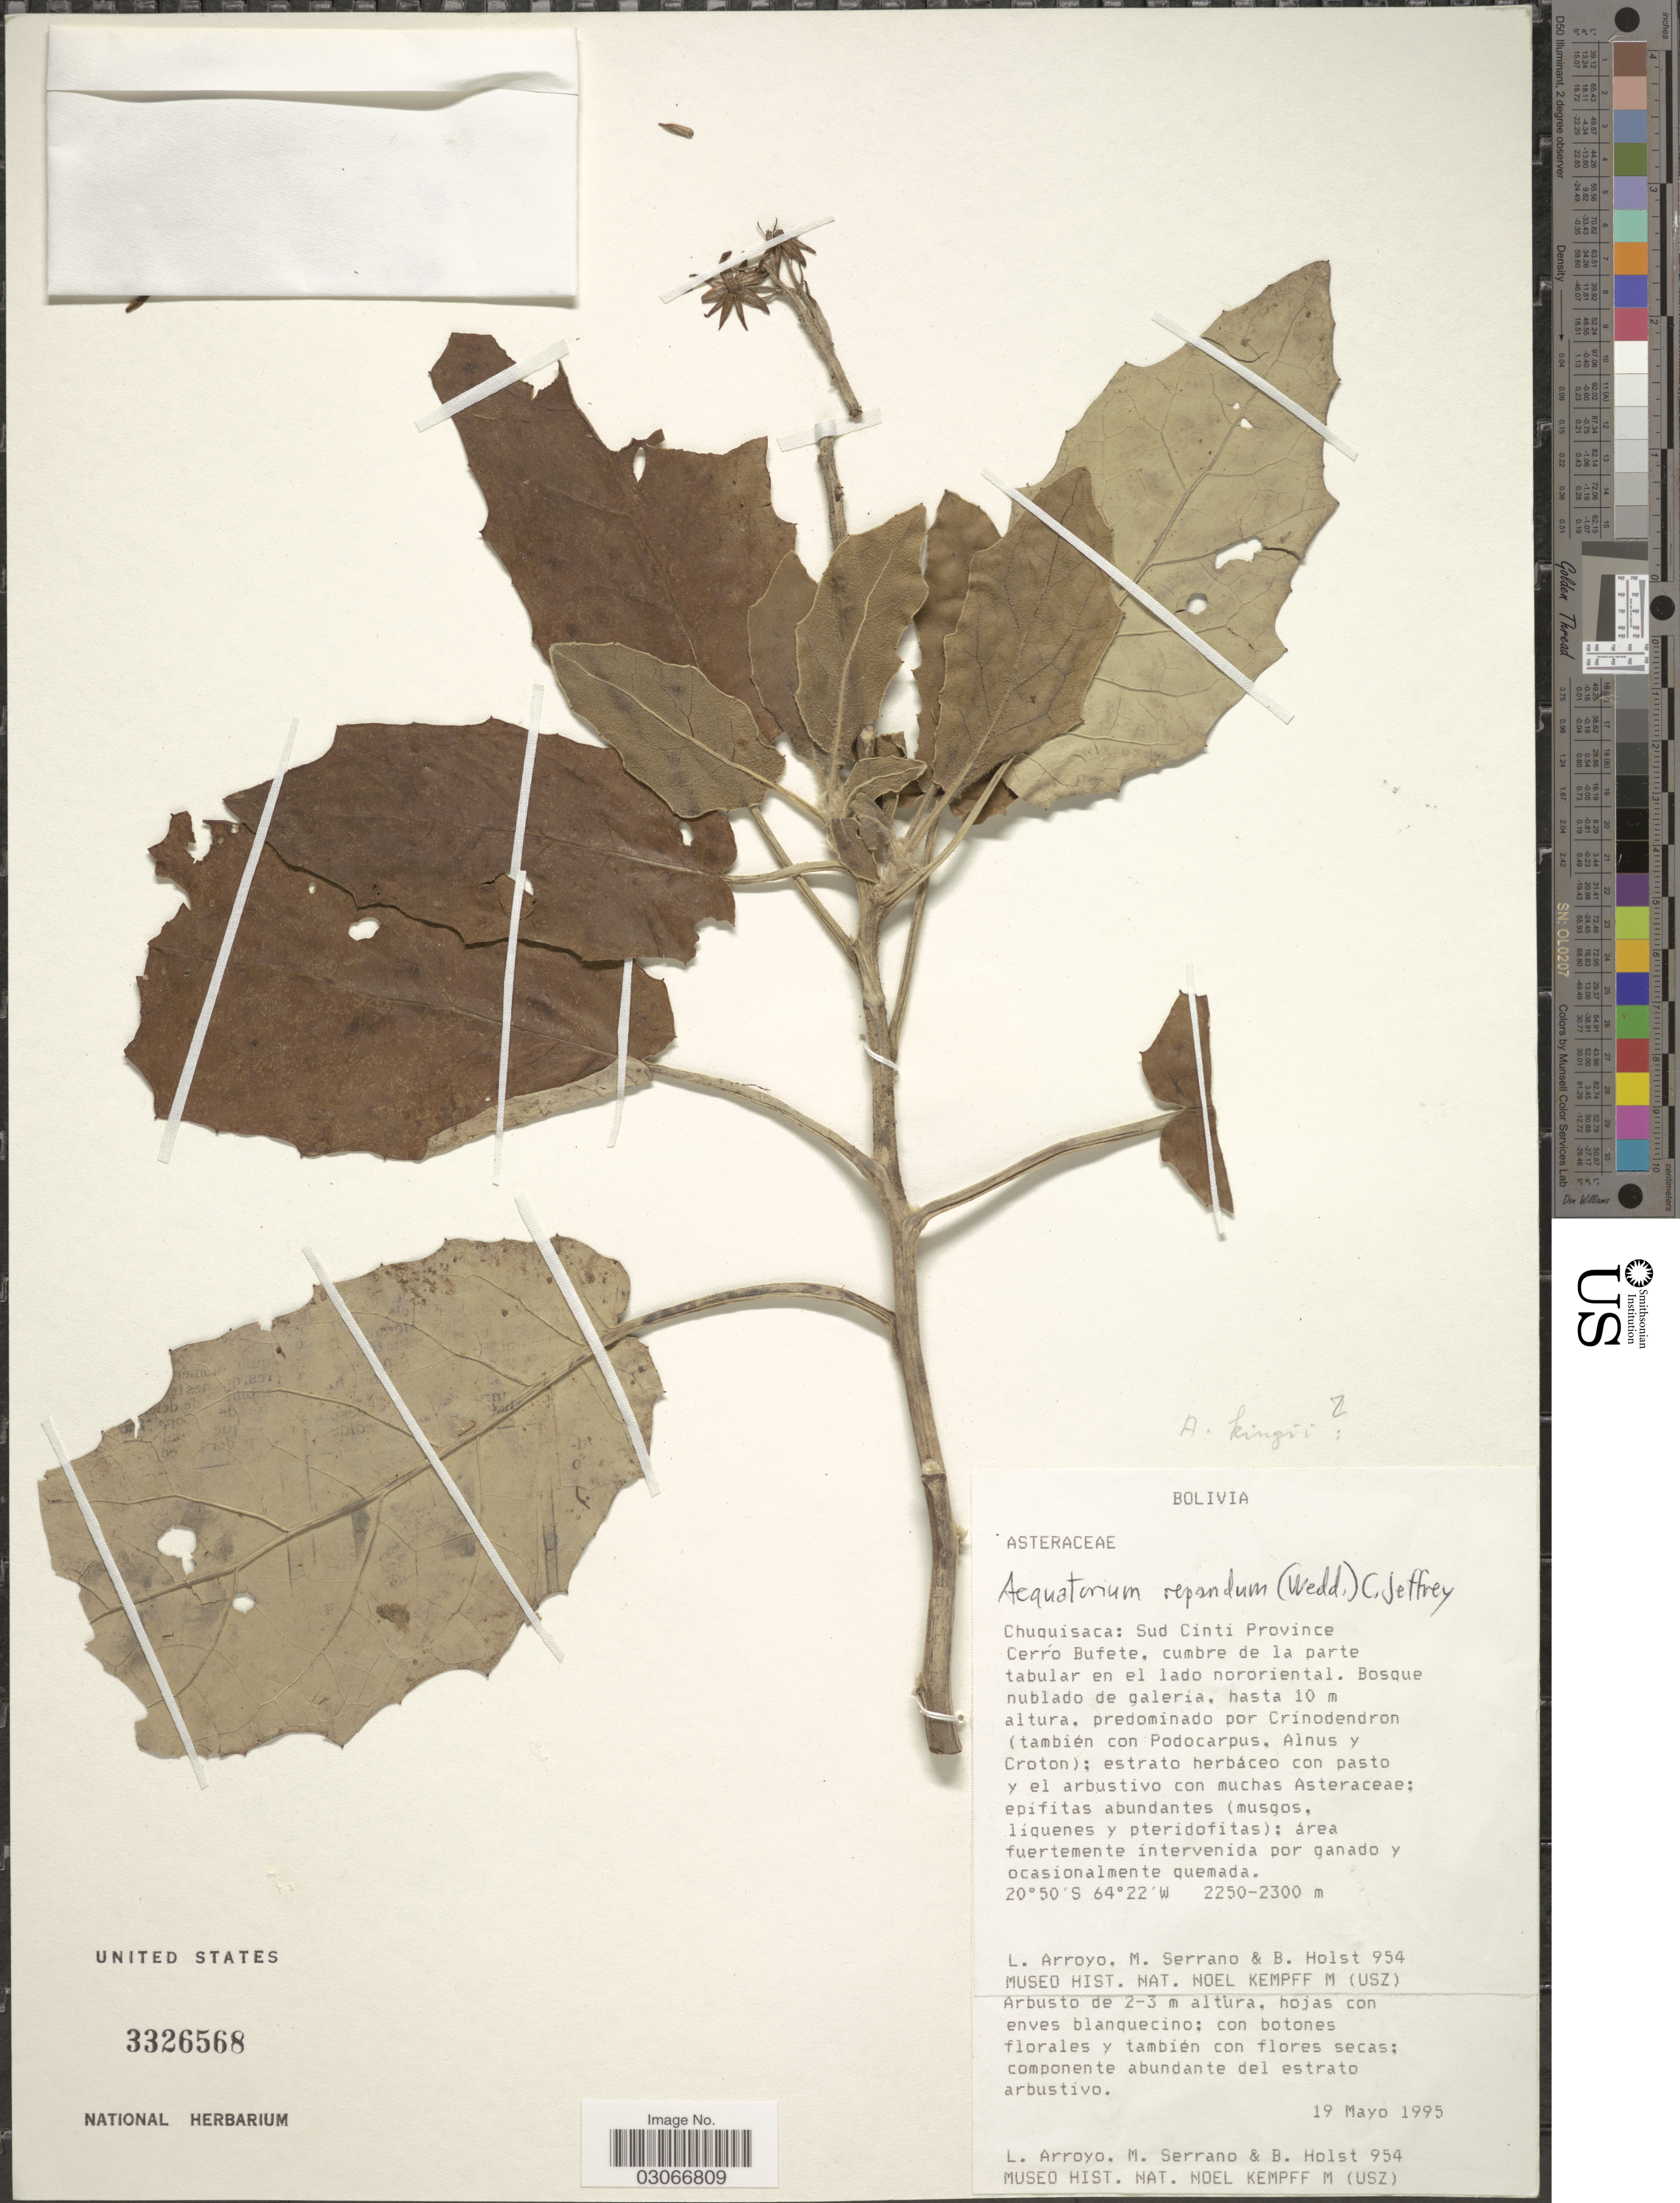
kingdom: Plantae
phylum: Tracheophyta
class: Magnoliopsida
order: Asterales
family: Asteraceae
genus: Nordenstamia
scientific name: Nordenstamia repanda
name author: (Wedd.) Lundin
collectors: L. Arroyo, M. Serrano & B. Holst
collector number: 954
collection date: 1995-05-19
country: Bolivia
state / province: Chuquisaca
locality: Sud Cinti Province. Cérro Bufete, cumbre de la parte tabular en el lado nororiental.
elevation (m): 2250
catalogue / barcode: US 3326568